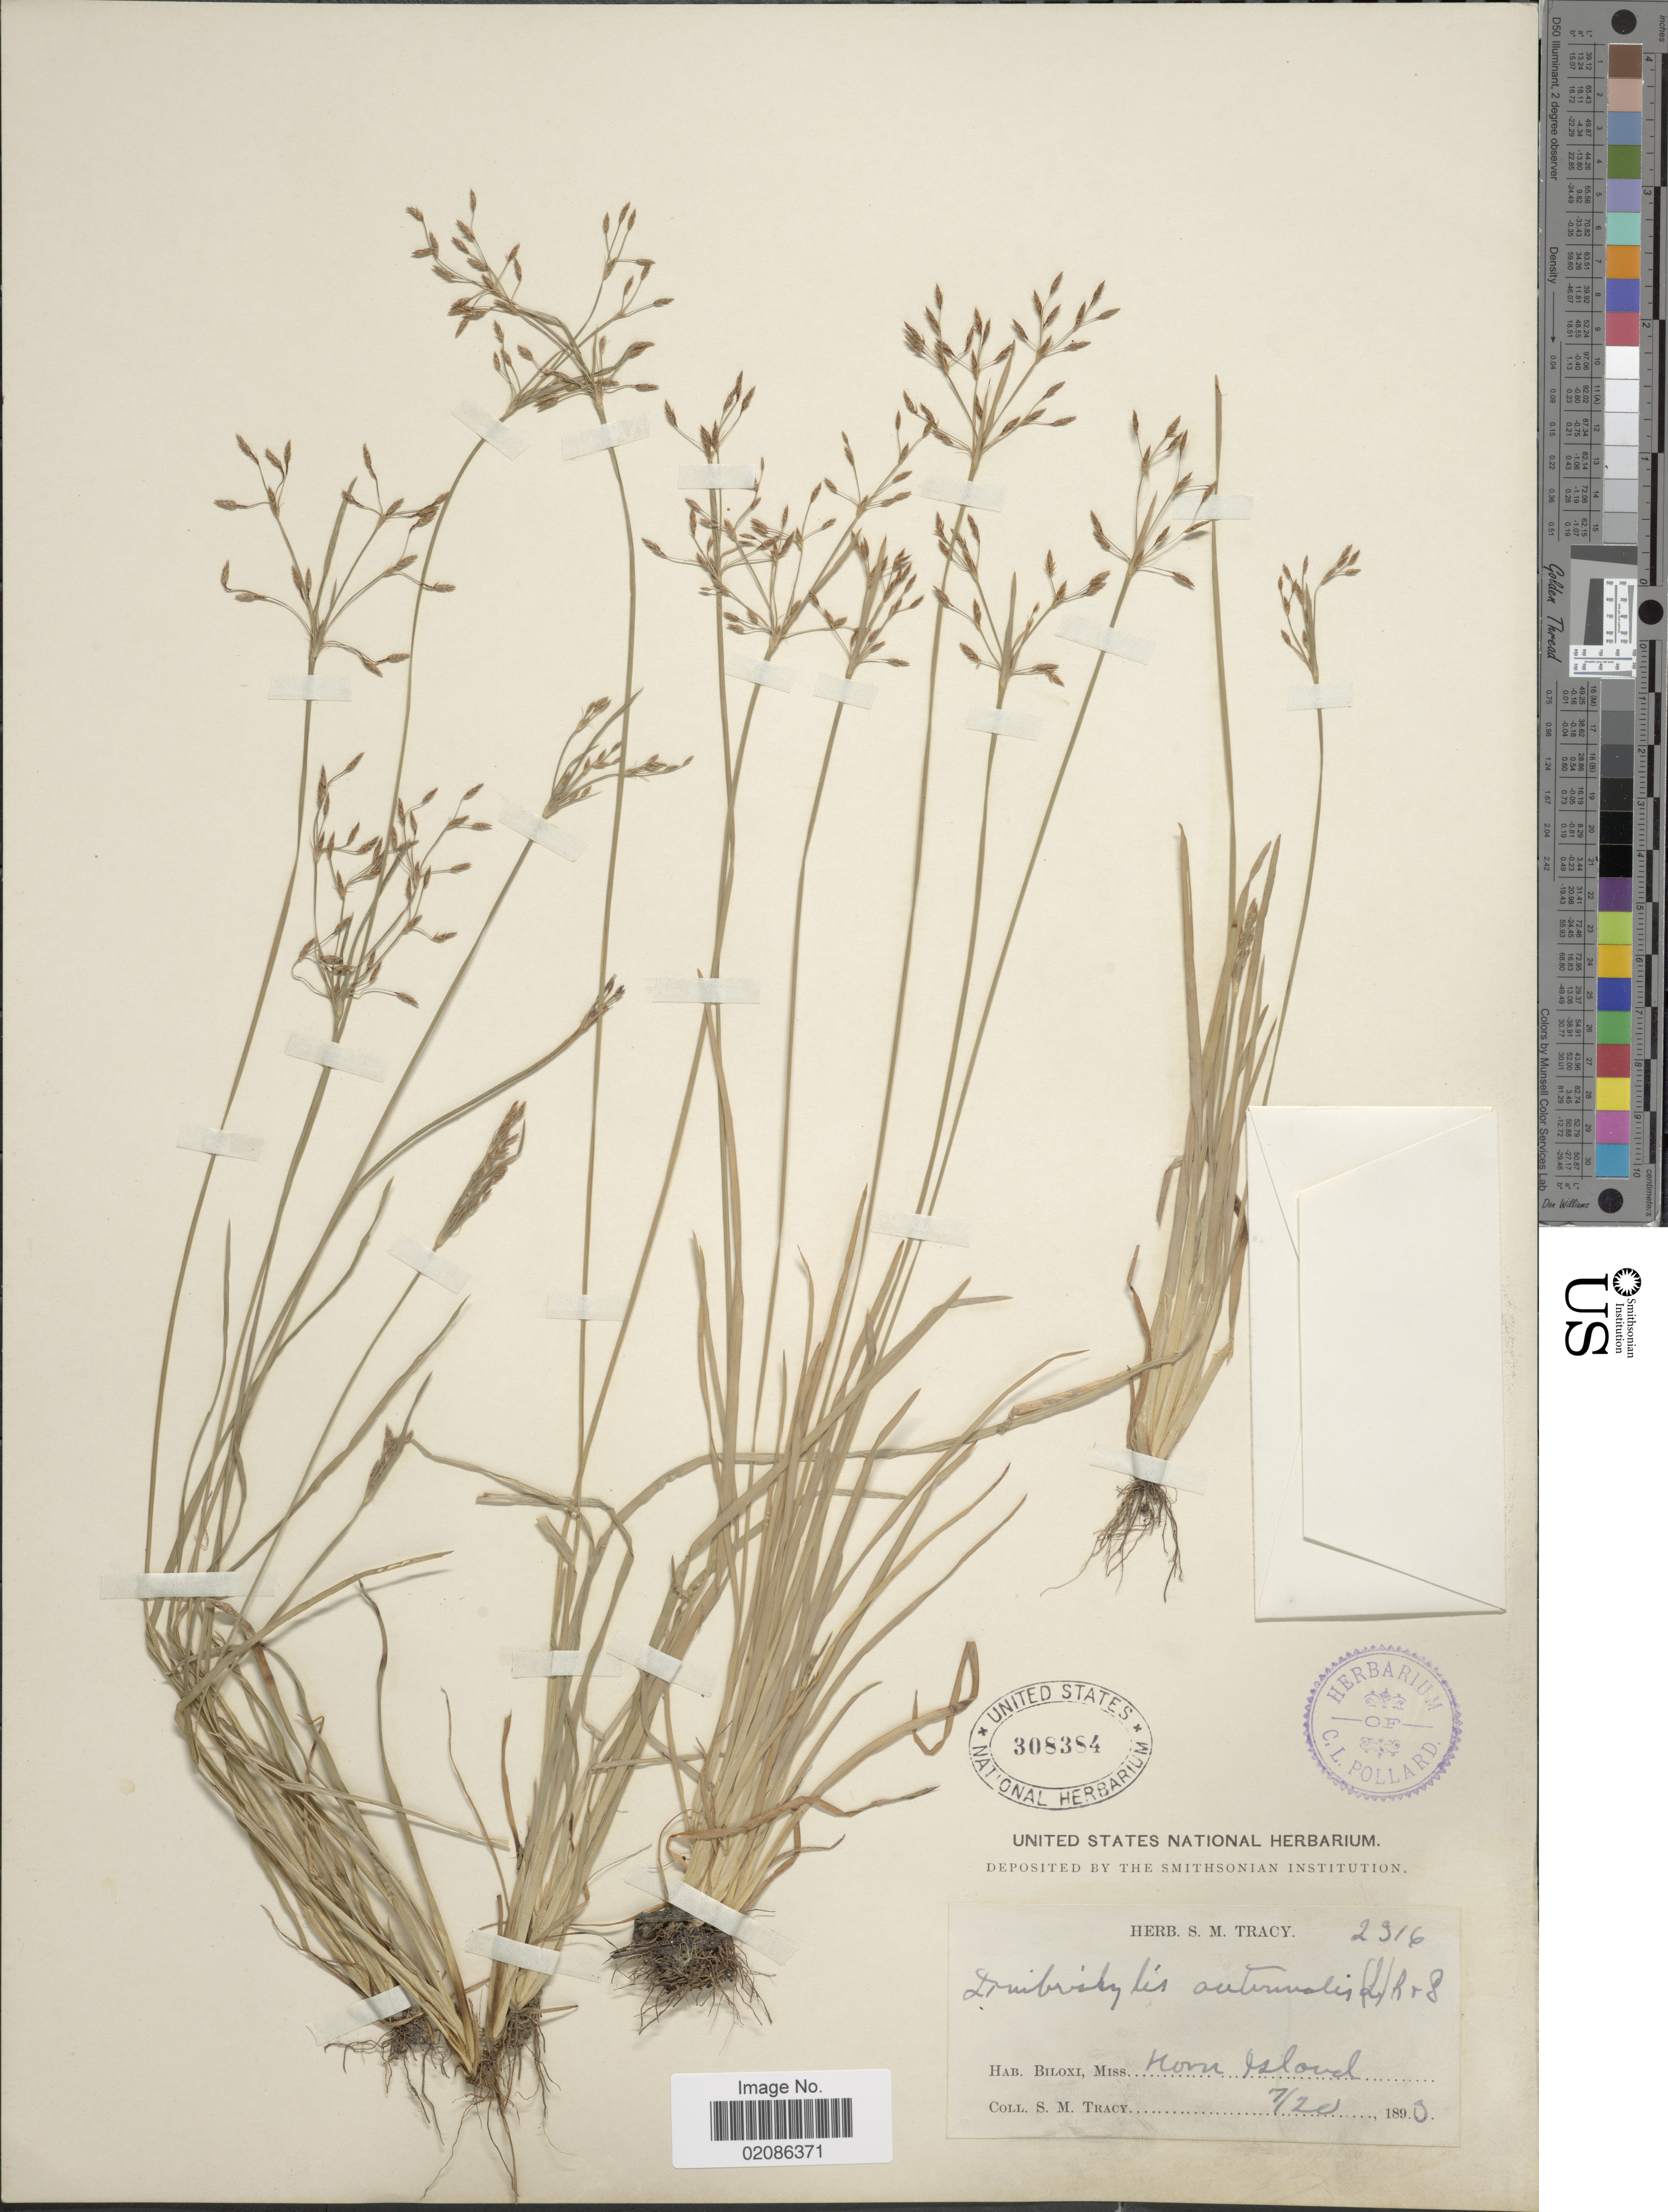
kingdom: Plantae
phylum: Tracheophyta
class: Liliopsida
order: Poales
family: Cyperaceae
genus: Fimbristylis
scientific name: Fimbristylis autumnalis (L.) Roem. & Schult.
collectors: S. M. Tracy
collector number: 2316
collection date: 1893-07-20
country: United States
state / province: Mississippi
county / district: Harrison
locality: Biloxi, Horn Island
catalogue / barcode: US 308384